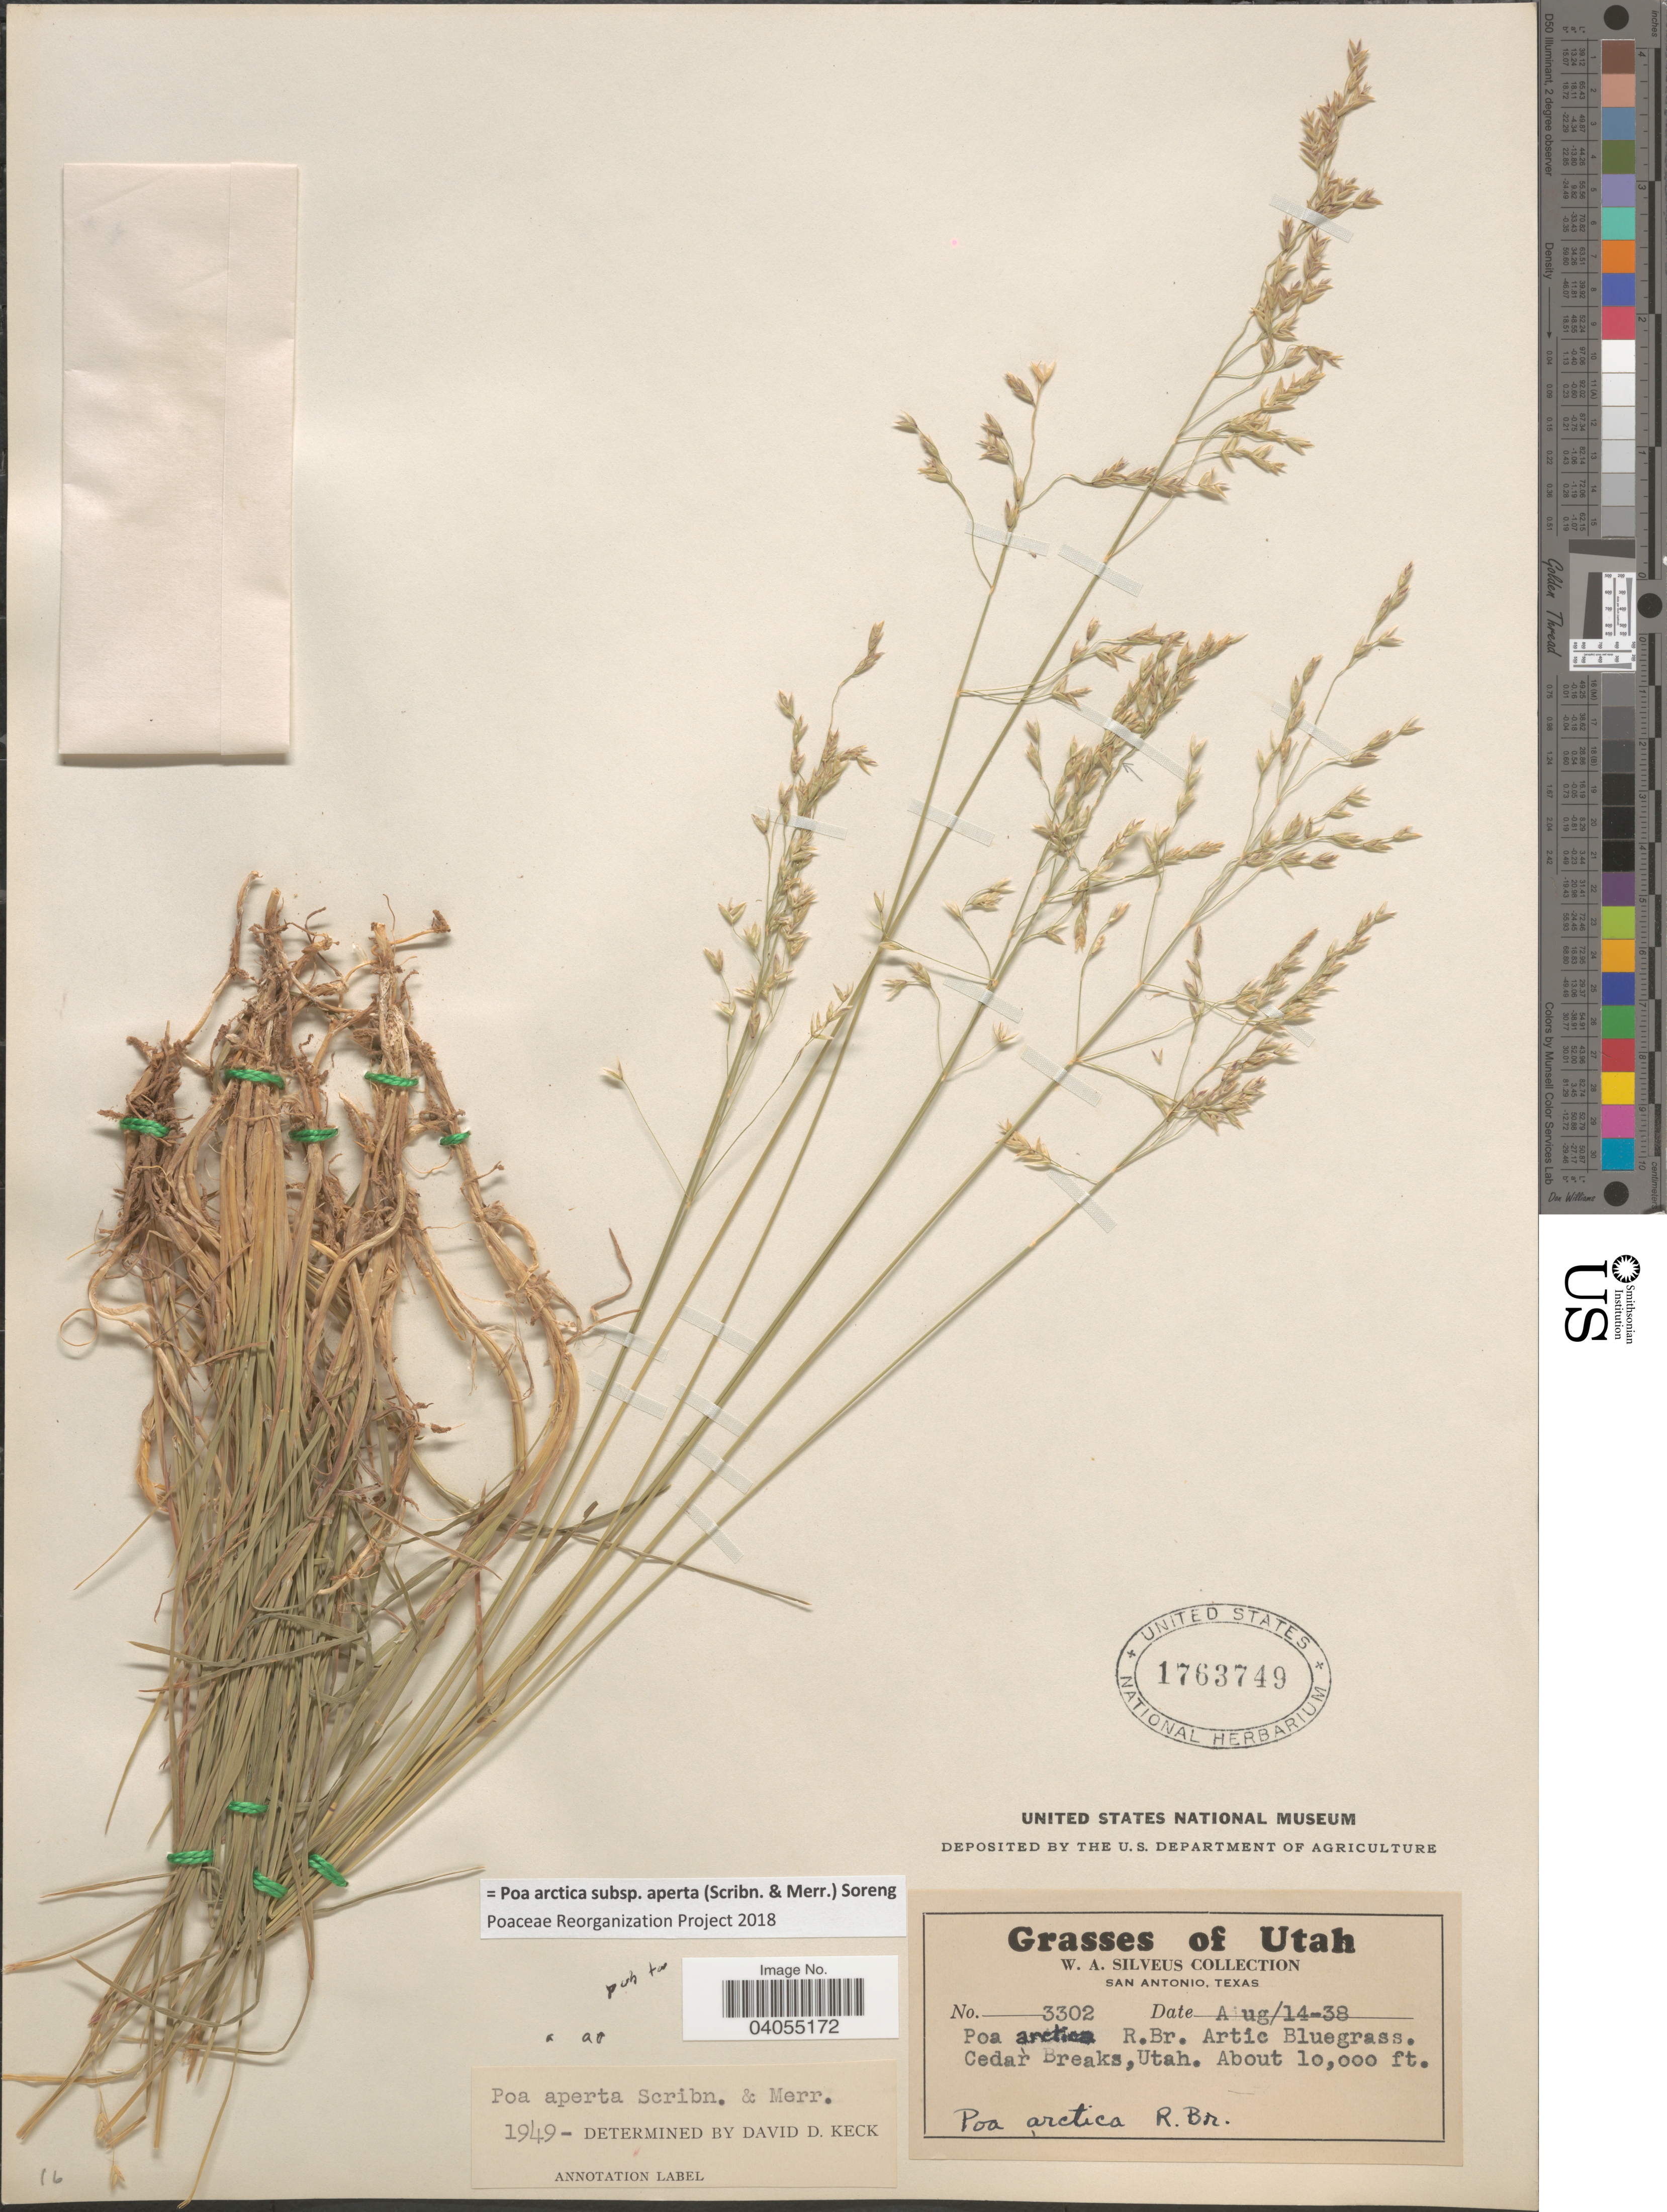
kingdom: Plantae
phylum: Tracheophyta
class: Liliopsida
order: Poales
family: Poaceae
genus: Poa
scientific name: Poa arctica subsp. aperta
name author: (Scribn. & Merr.) Soreng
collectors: W. Silveus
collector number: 3302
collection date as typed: Transcribed d/m/y: 14/8/38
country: United States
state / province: Utah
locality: Cedar Breaks.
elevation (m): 3048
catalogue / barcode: US 1763749